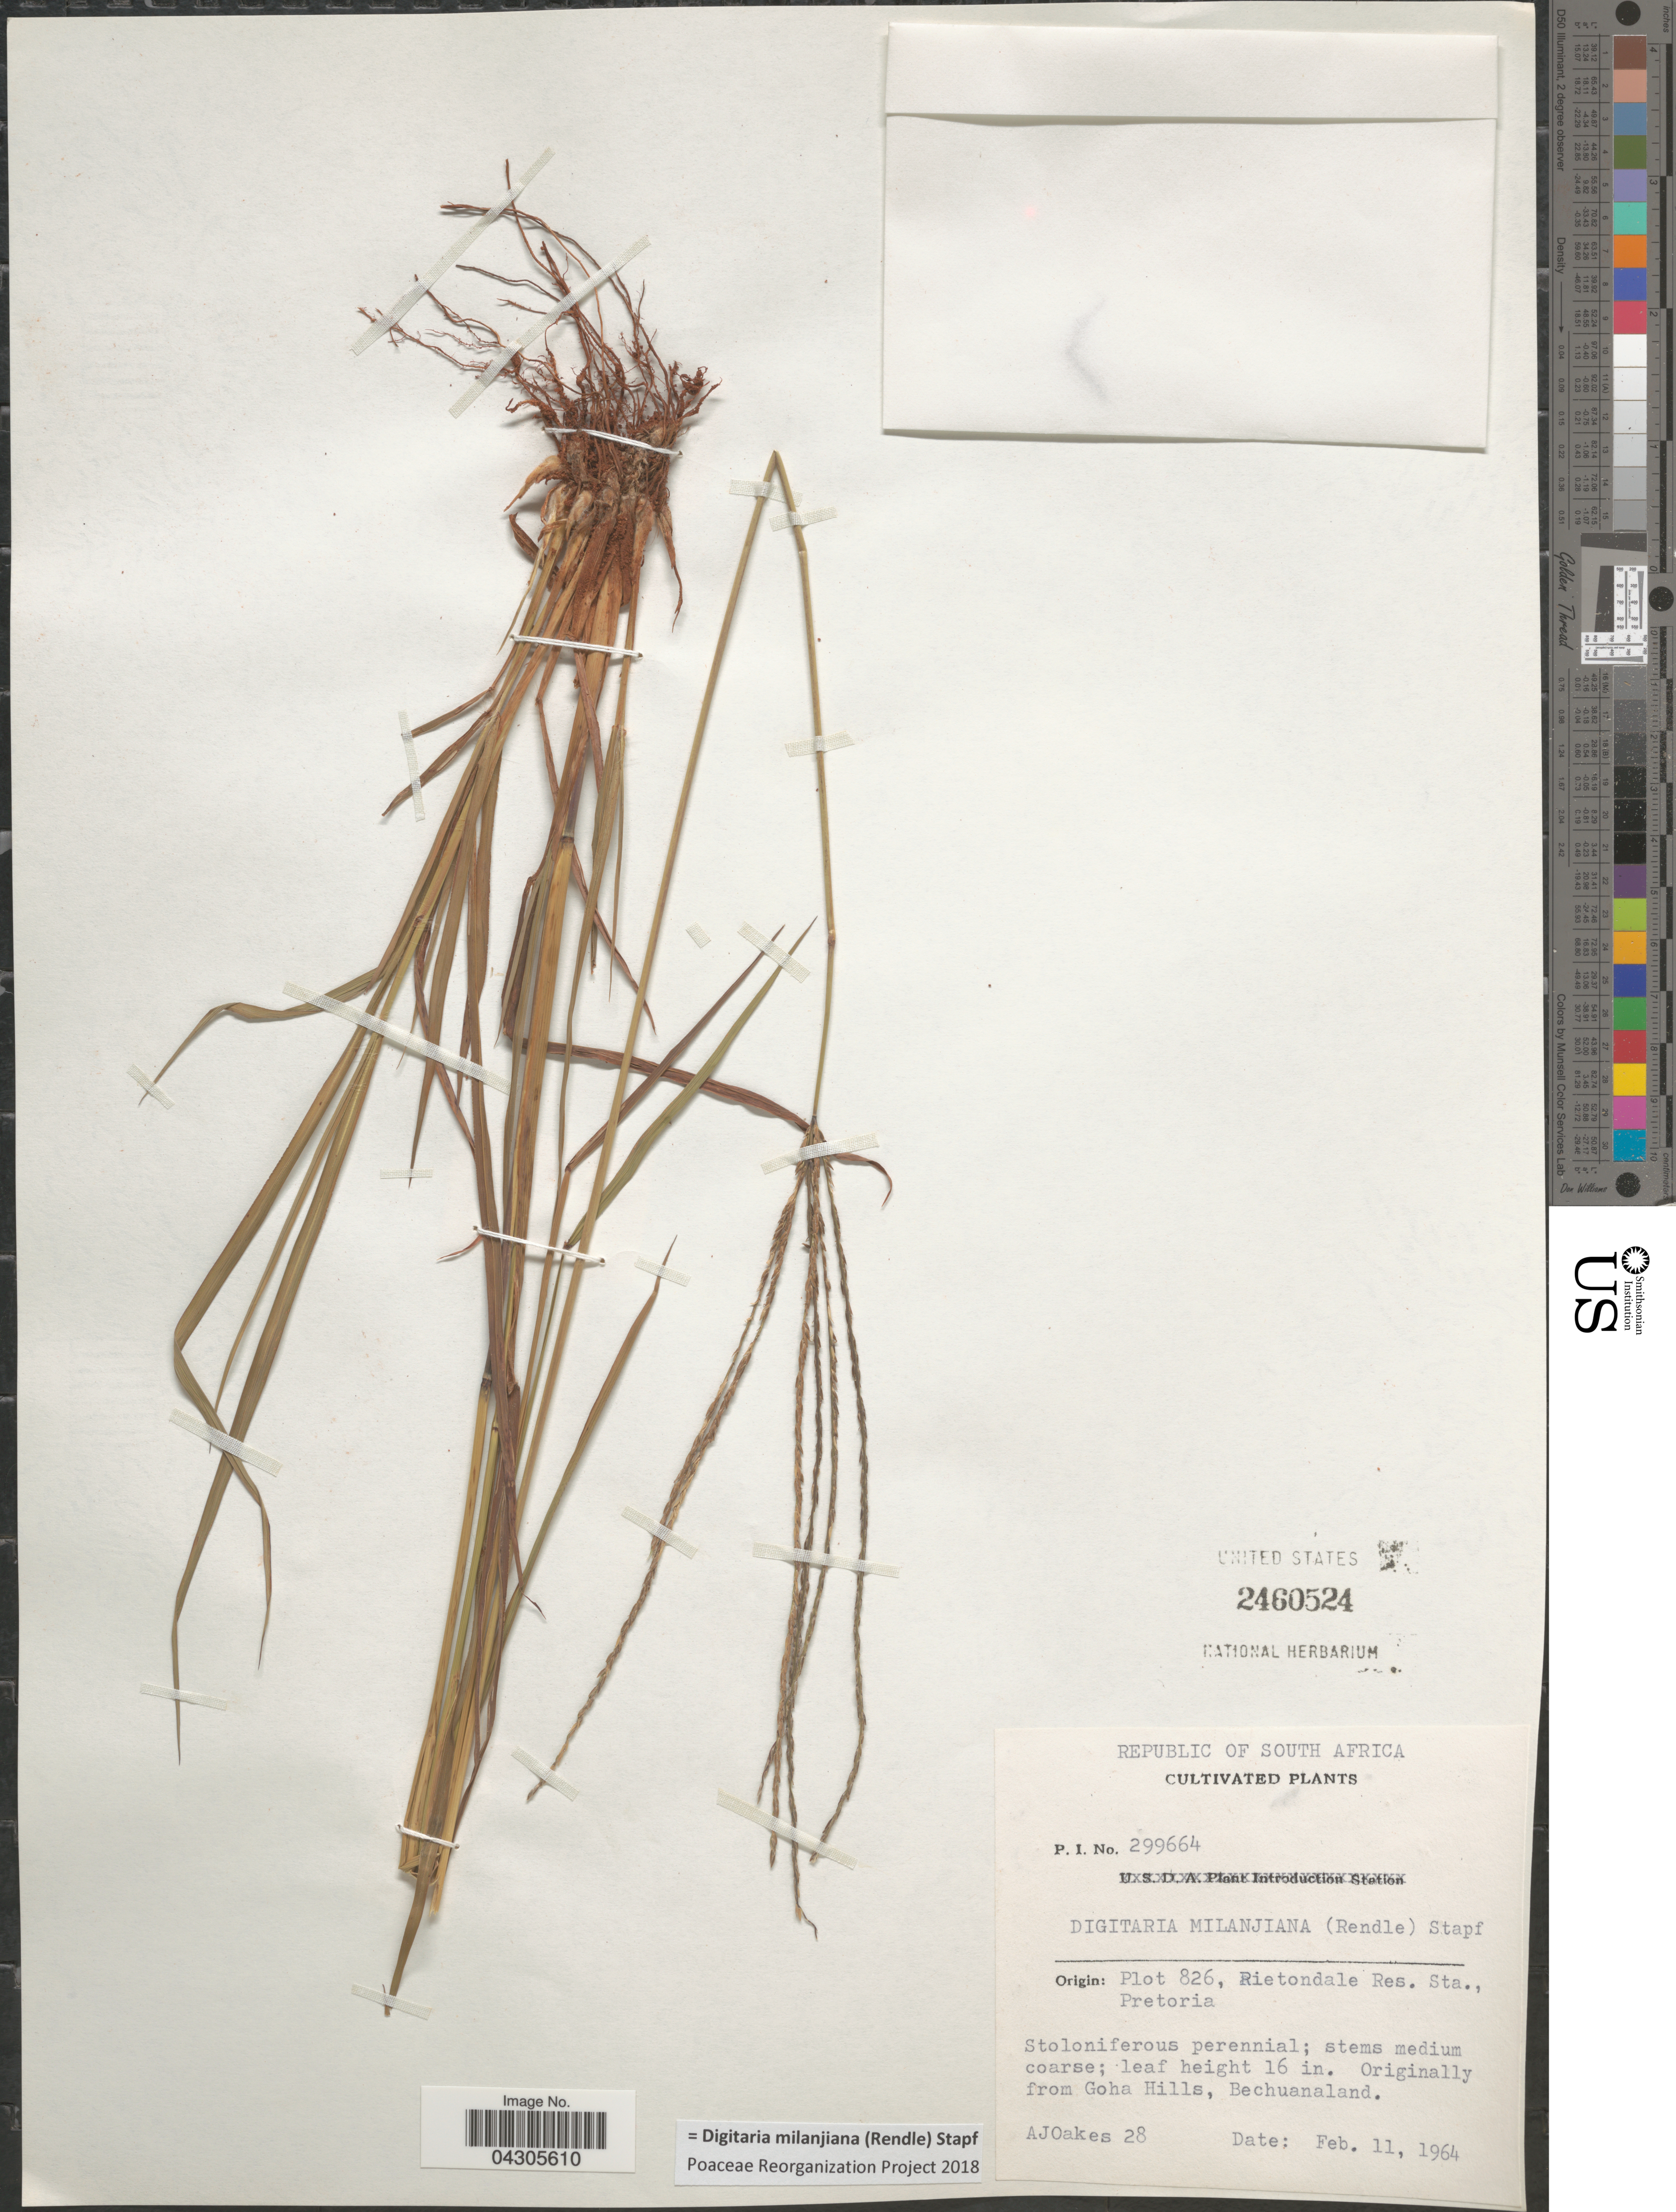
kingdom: Plantae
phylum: Tracheophyta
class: Liliopsida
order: Poales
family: Poaceae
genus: Digitaria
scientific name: Digitaria milanjiana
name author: (Rendle) Stapf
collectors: A. Oakes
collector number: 28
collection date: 1964-02-11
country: South Africa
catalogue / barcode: US 2460524